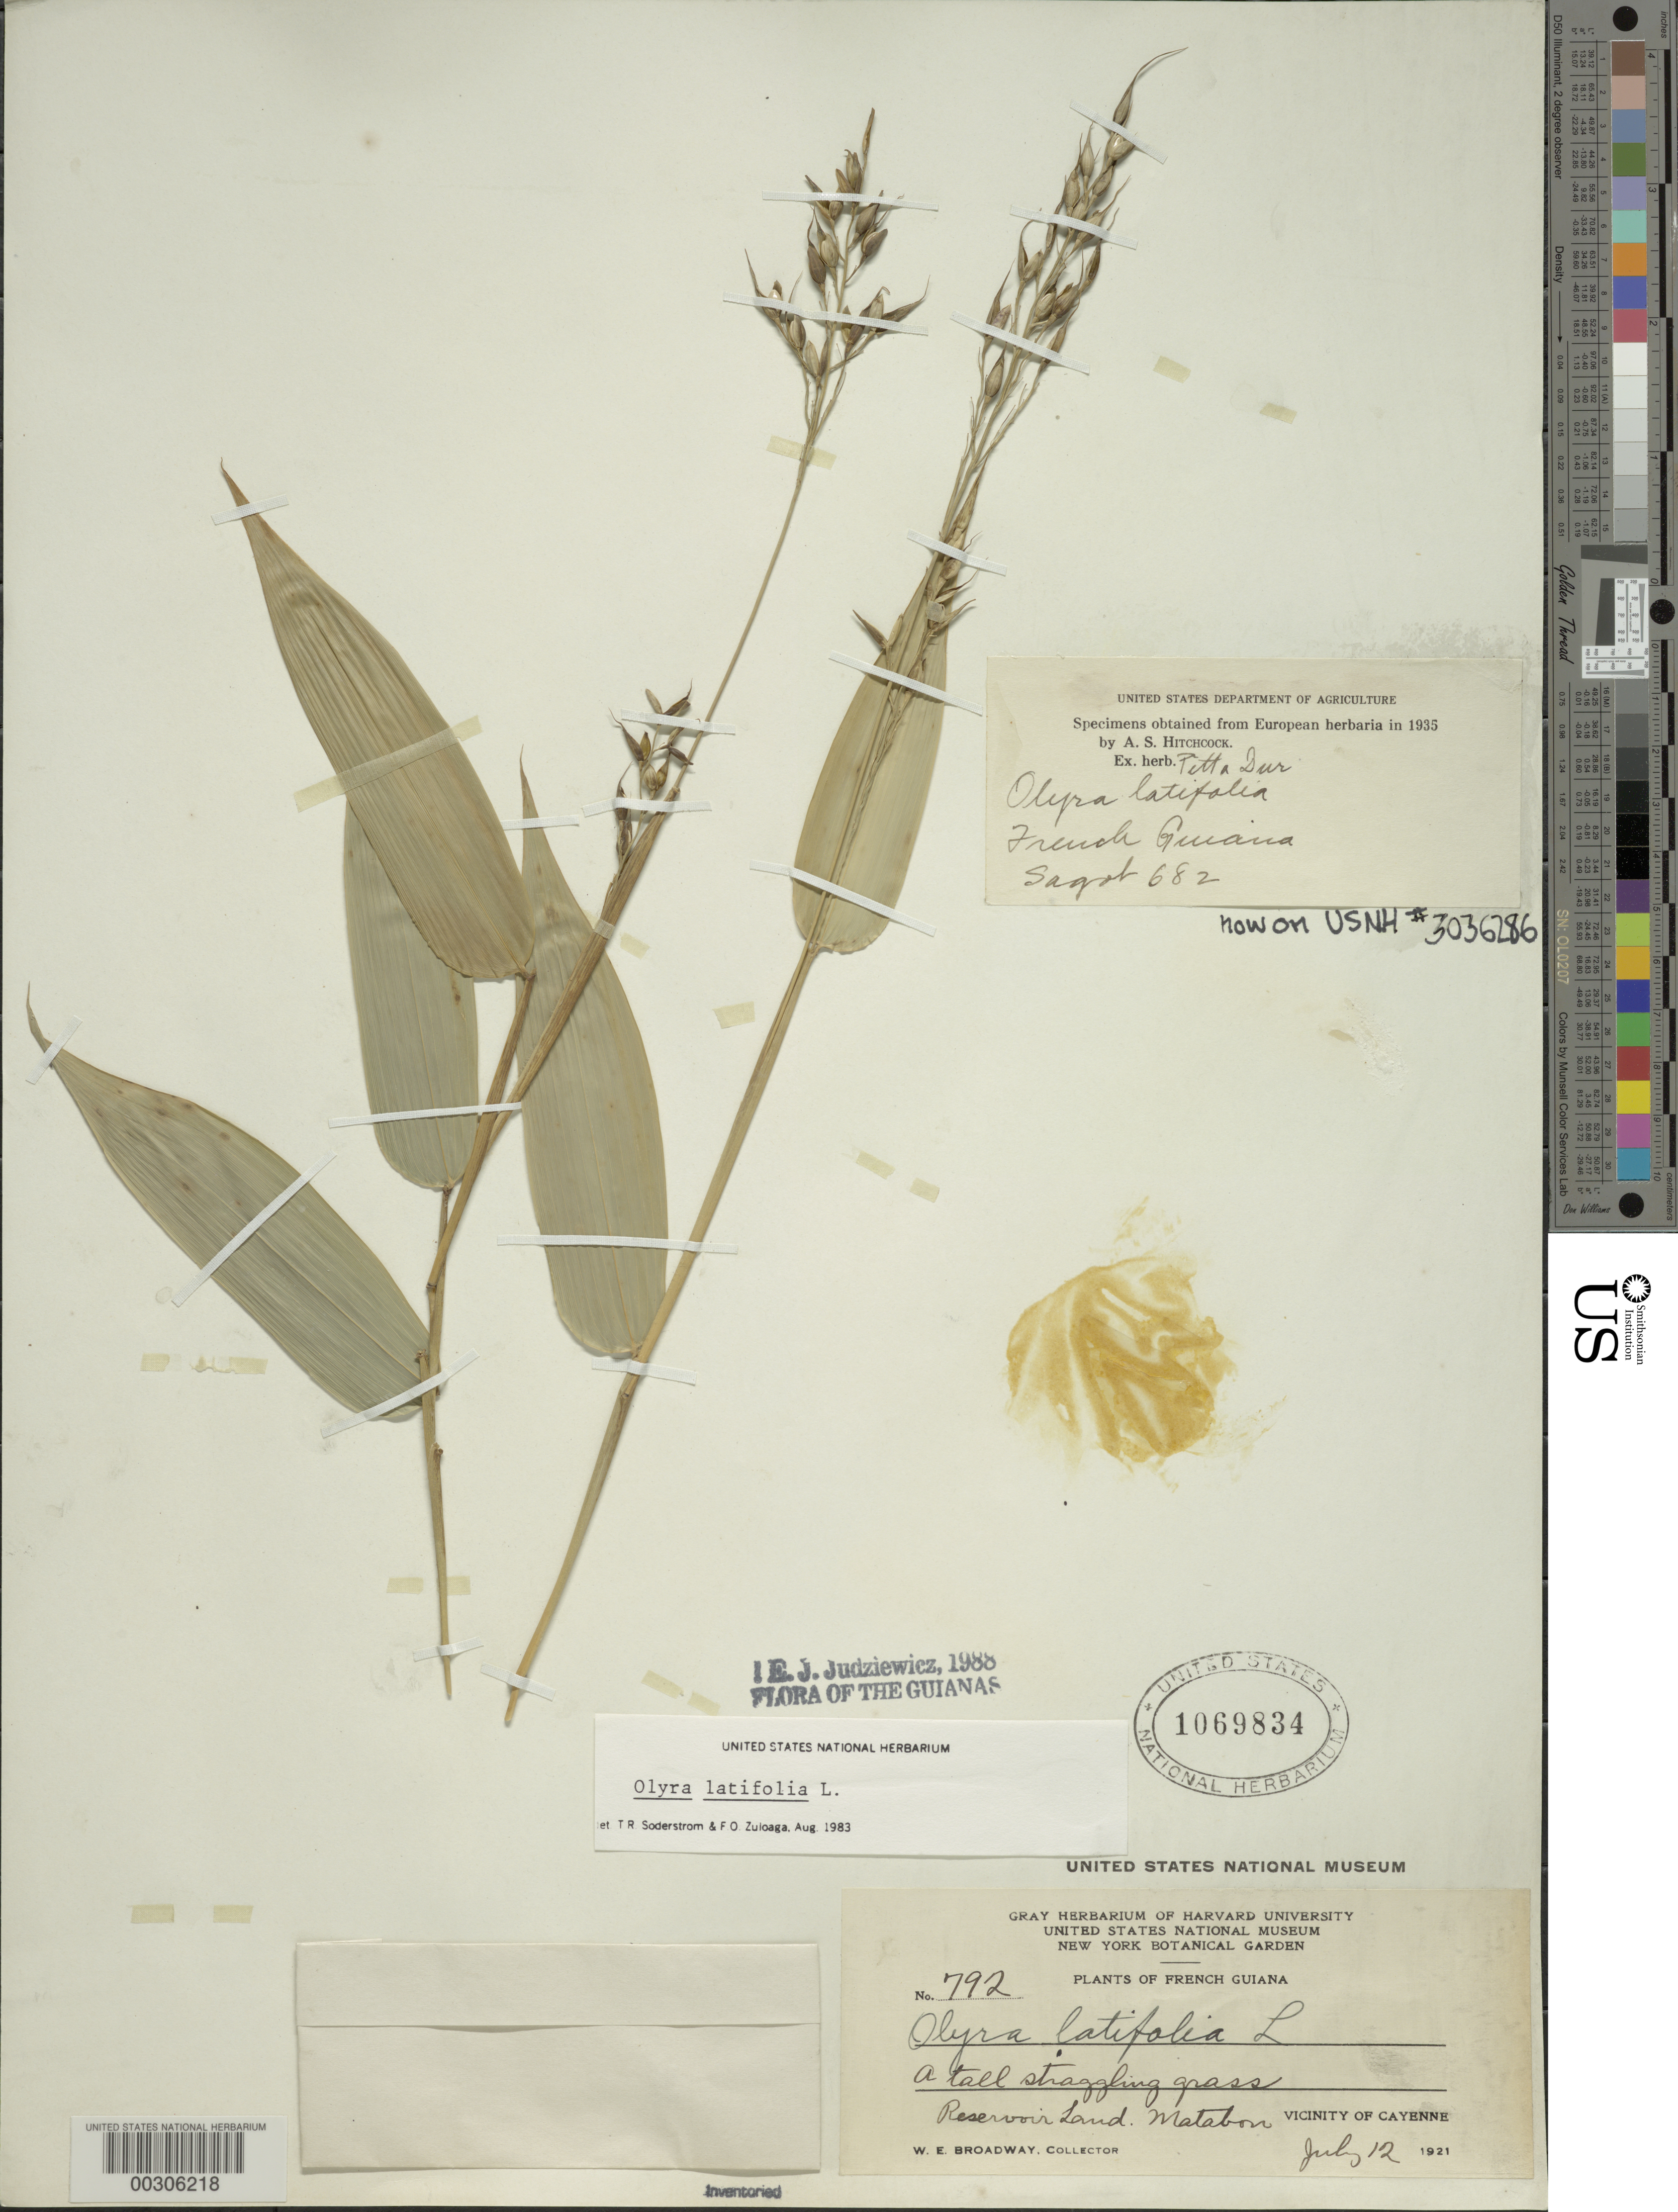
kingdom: Plantae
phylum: Tracheophyta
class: Liliopsida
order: Poales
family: Poaceae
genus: Olyra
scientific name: Olyra latifolia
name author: L.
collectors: W. E. Broadway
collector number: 792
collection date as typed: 12 Jul 1921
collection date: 1921-07-12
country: French Guiana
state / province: Cayenne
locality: Matabon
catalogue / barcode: US 1069834